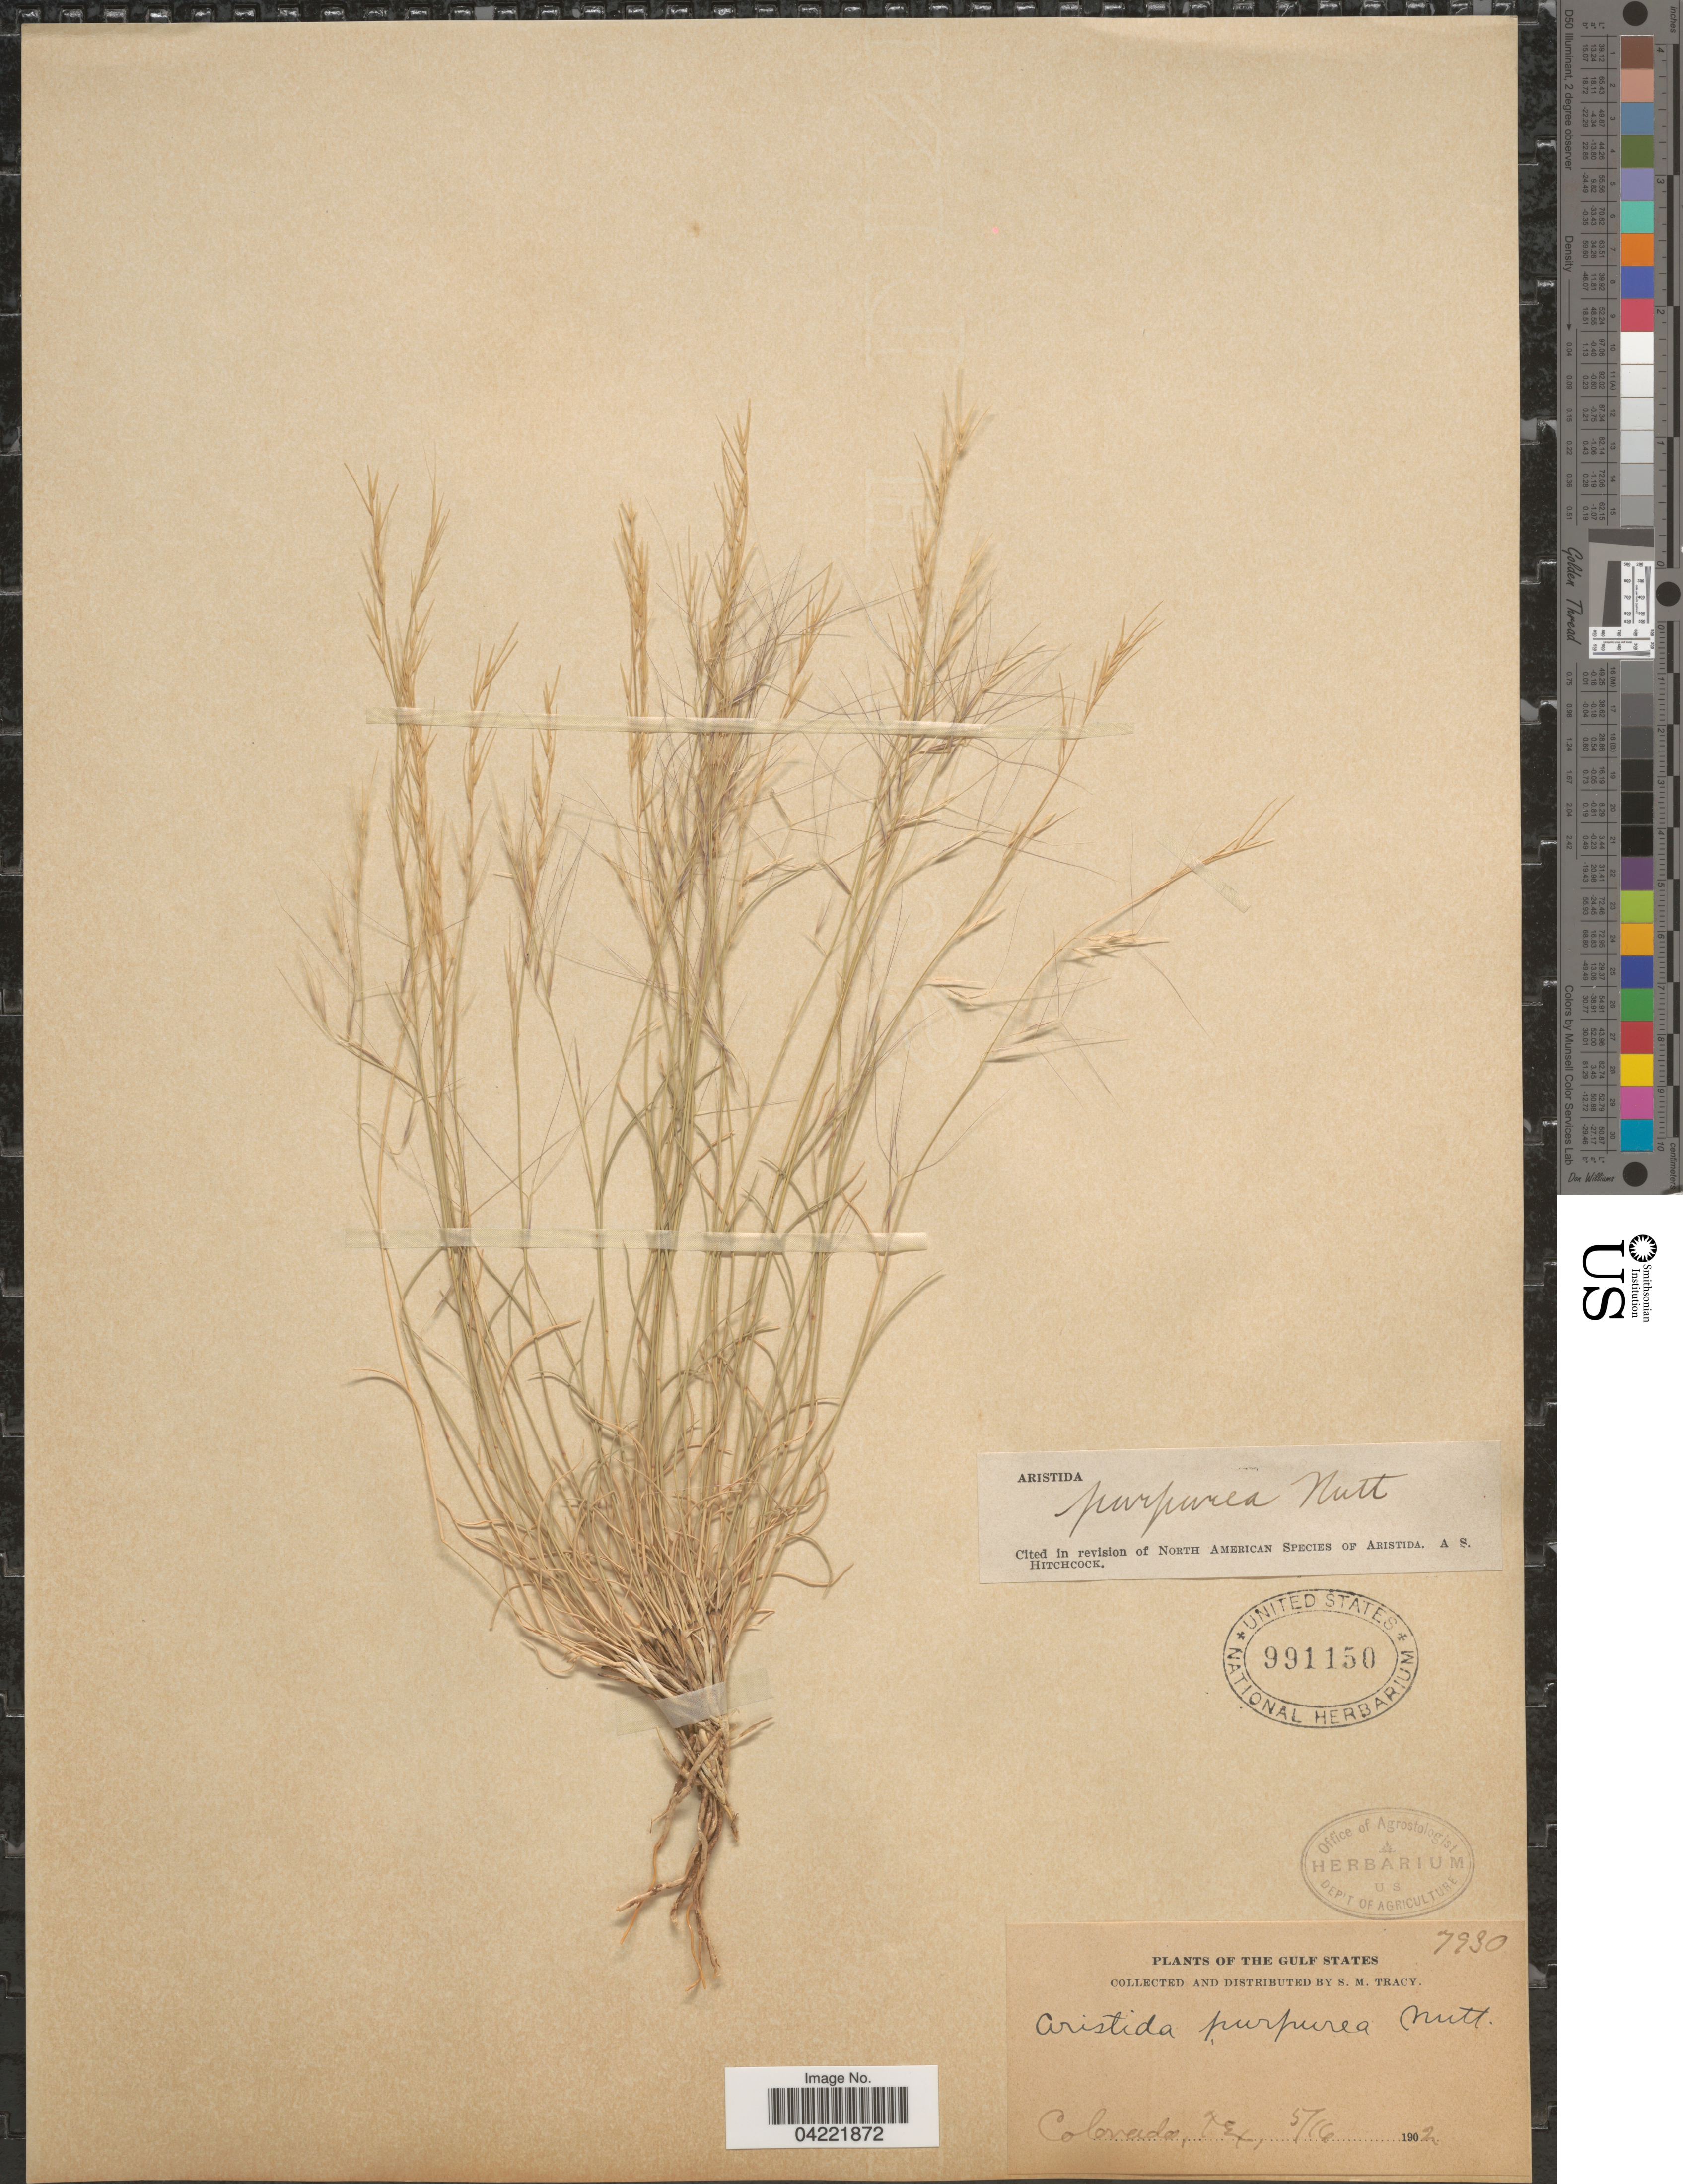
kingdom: Plantae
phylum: Tracheophyta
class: Liliopsida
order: Poales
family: Poaceae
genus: Aristida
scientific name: Aristida purpurea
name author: Nutt.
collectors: S. M. Tracy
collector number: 7930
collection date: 1902-05-16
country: United States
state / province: Texas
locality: Gulf States. Colorado.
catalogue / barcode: US 991150